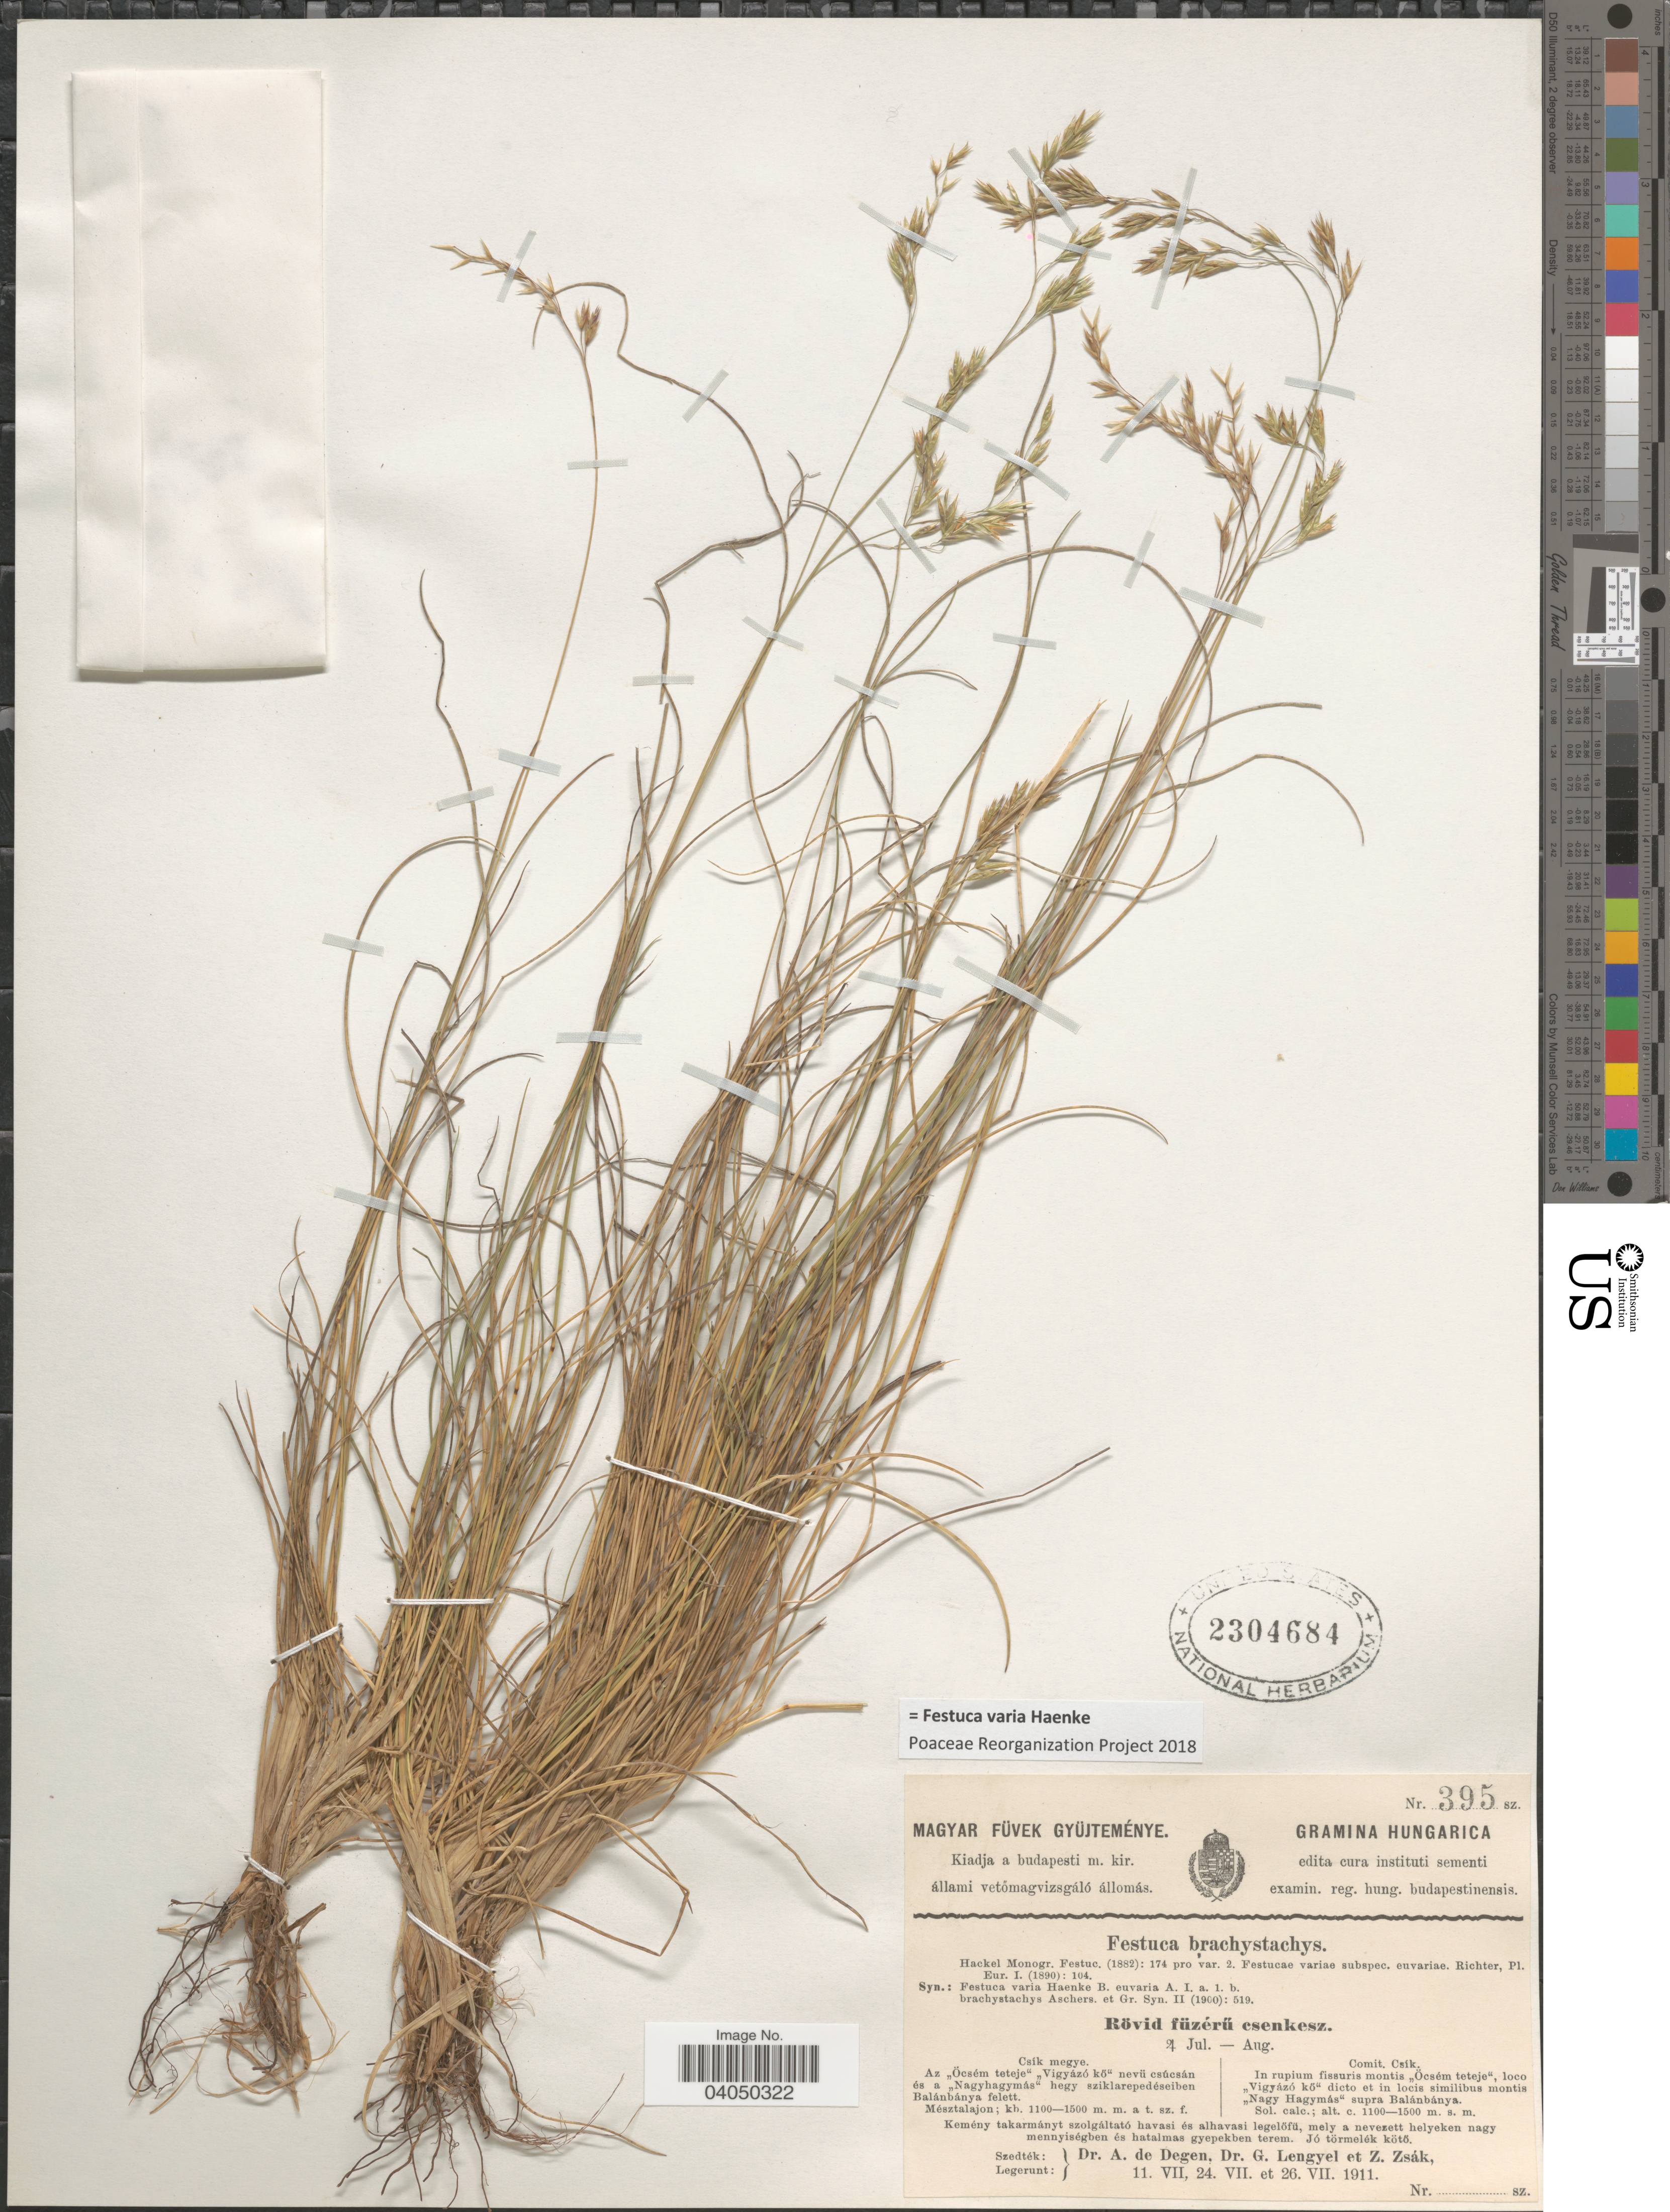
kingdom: Plantae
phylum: Tracheophyta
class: Liliopsida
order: Poales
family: Poaceae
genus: Festuca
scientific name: Festuca varia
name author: Haenke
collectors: A. Degen, G. Lengyel & Z. Zsak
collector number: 395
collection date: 1911-07-11/1911-07-26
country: Romania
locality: Comit. Csík. In rupium fissuris montis "Öcsém teteje", loco "Vigyázó kó" dicto et in locis similibus montis "Nagy Hagymás" supra Balánbánya.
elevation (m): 1100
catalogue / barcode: US 2304684